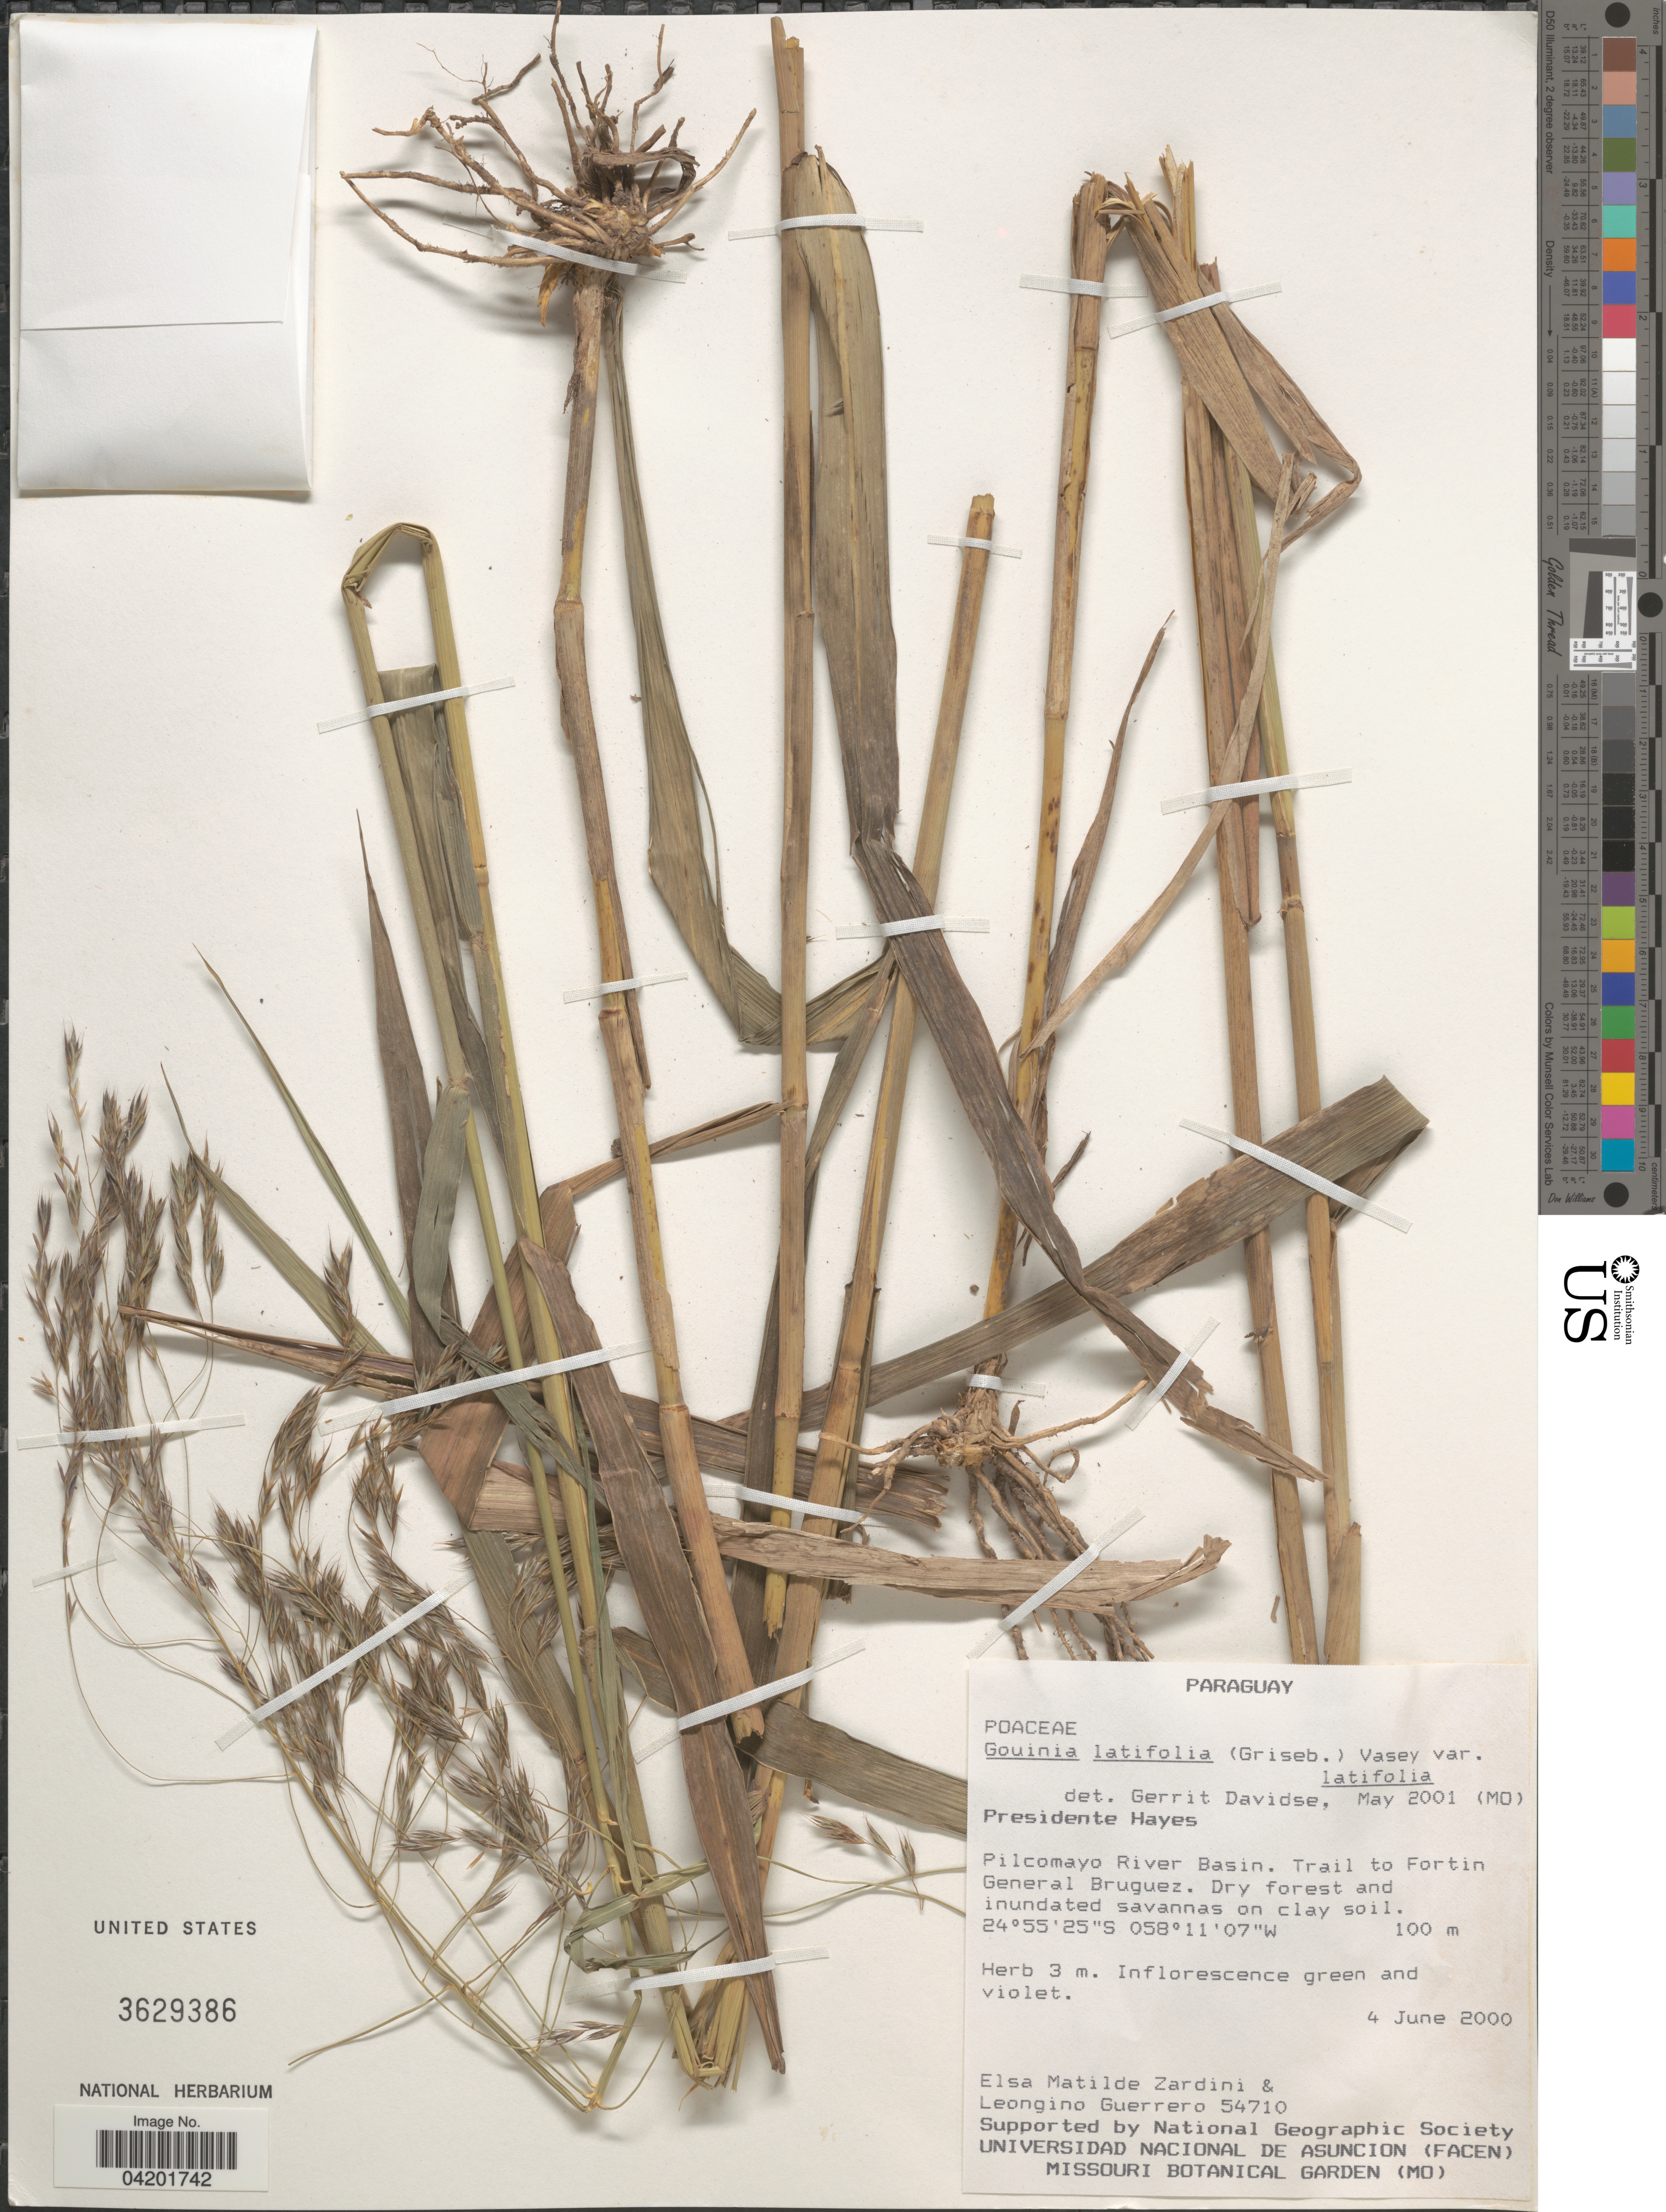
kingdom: Plantae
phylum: Tracheophyta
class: Liliopsida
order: Poales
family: Poaceae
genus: Gouinia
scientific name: Gouinia latifolia var. latifolia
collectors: E. M. Zardini & L. Guerrero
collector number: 54710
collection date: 2000-06-04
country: Paraguay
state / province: Presidente Hayes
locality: Pilcomayo River Basin. Trail to Fortin General Bruguez.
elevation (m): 100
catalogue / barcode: US 3629386